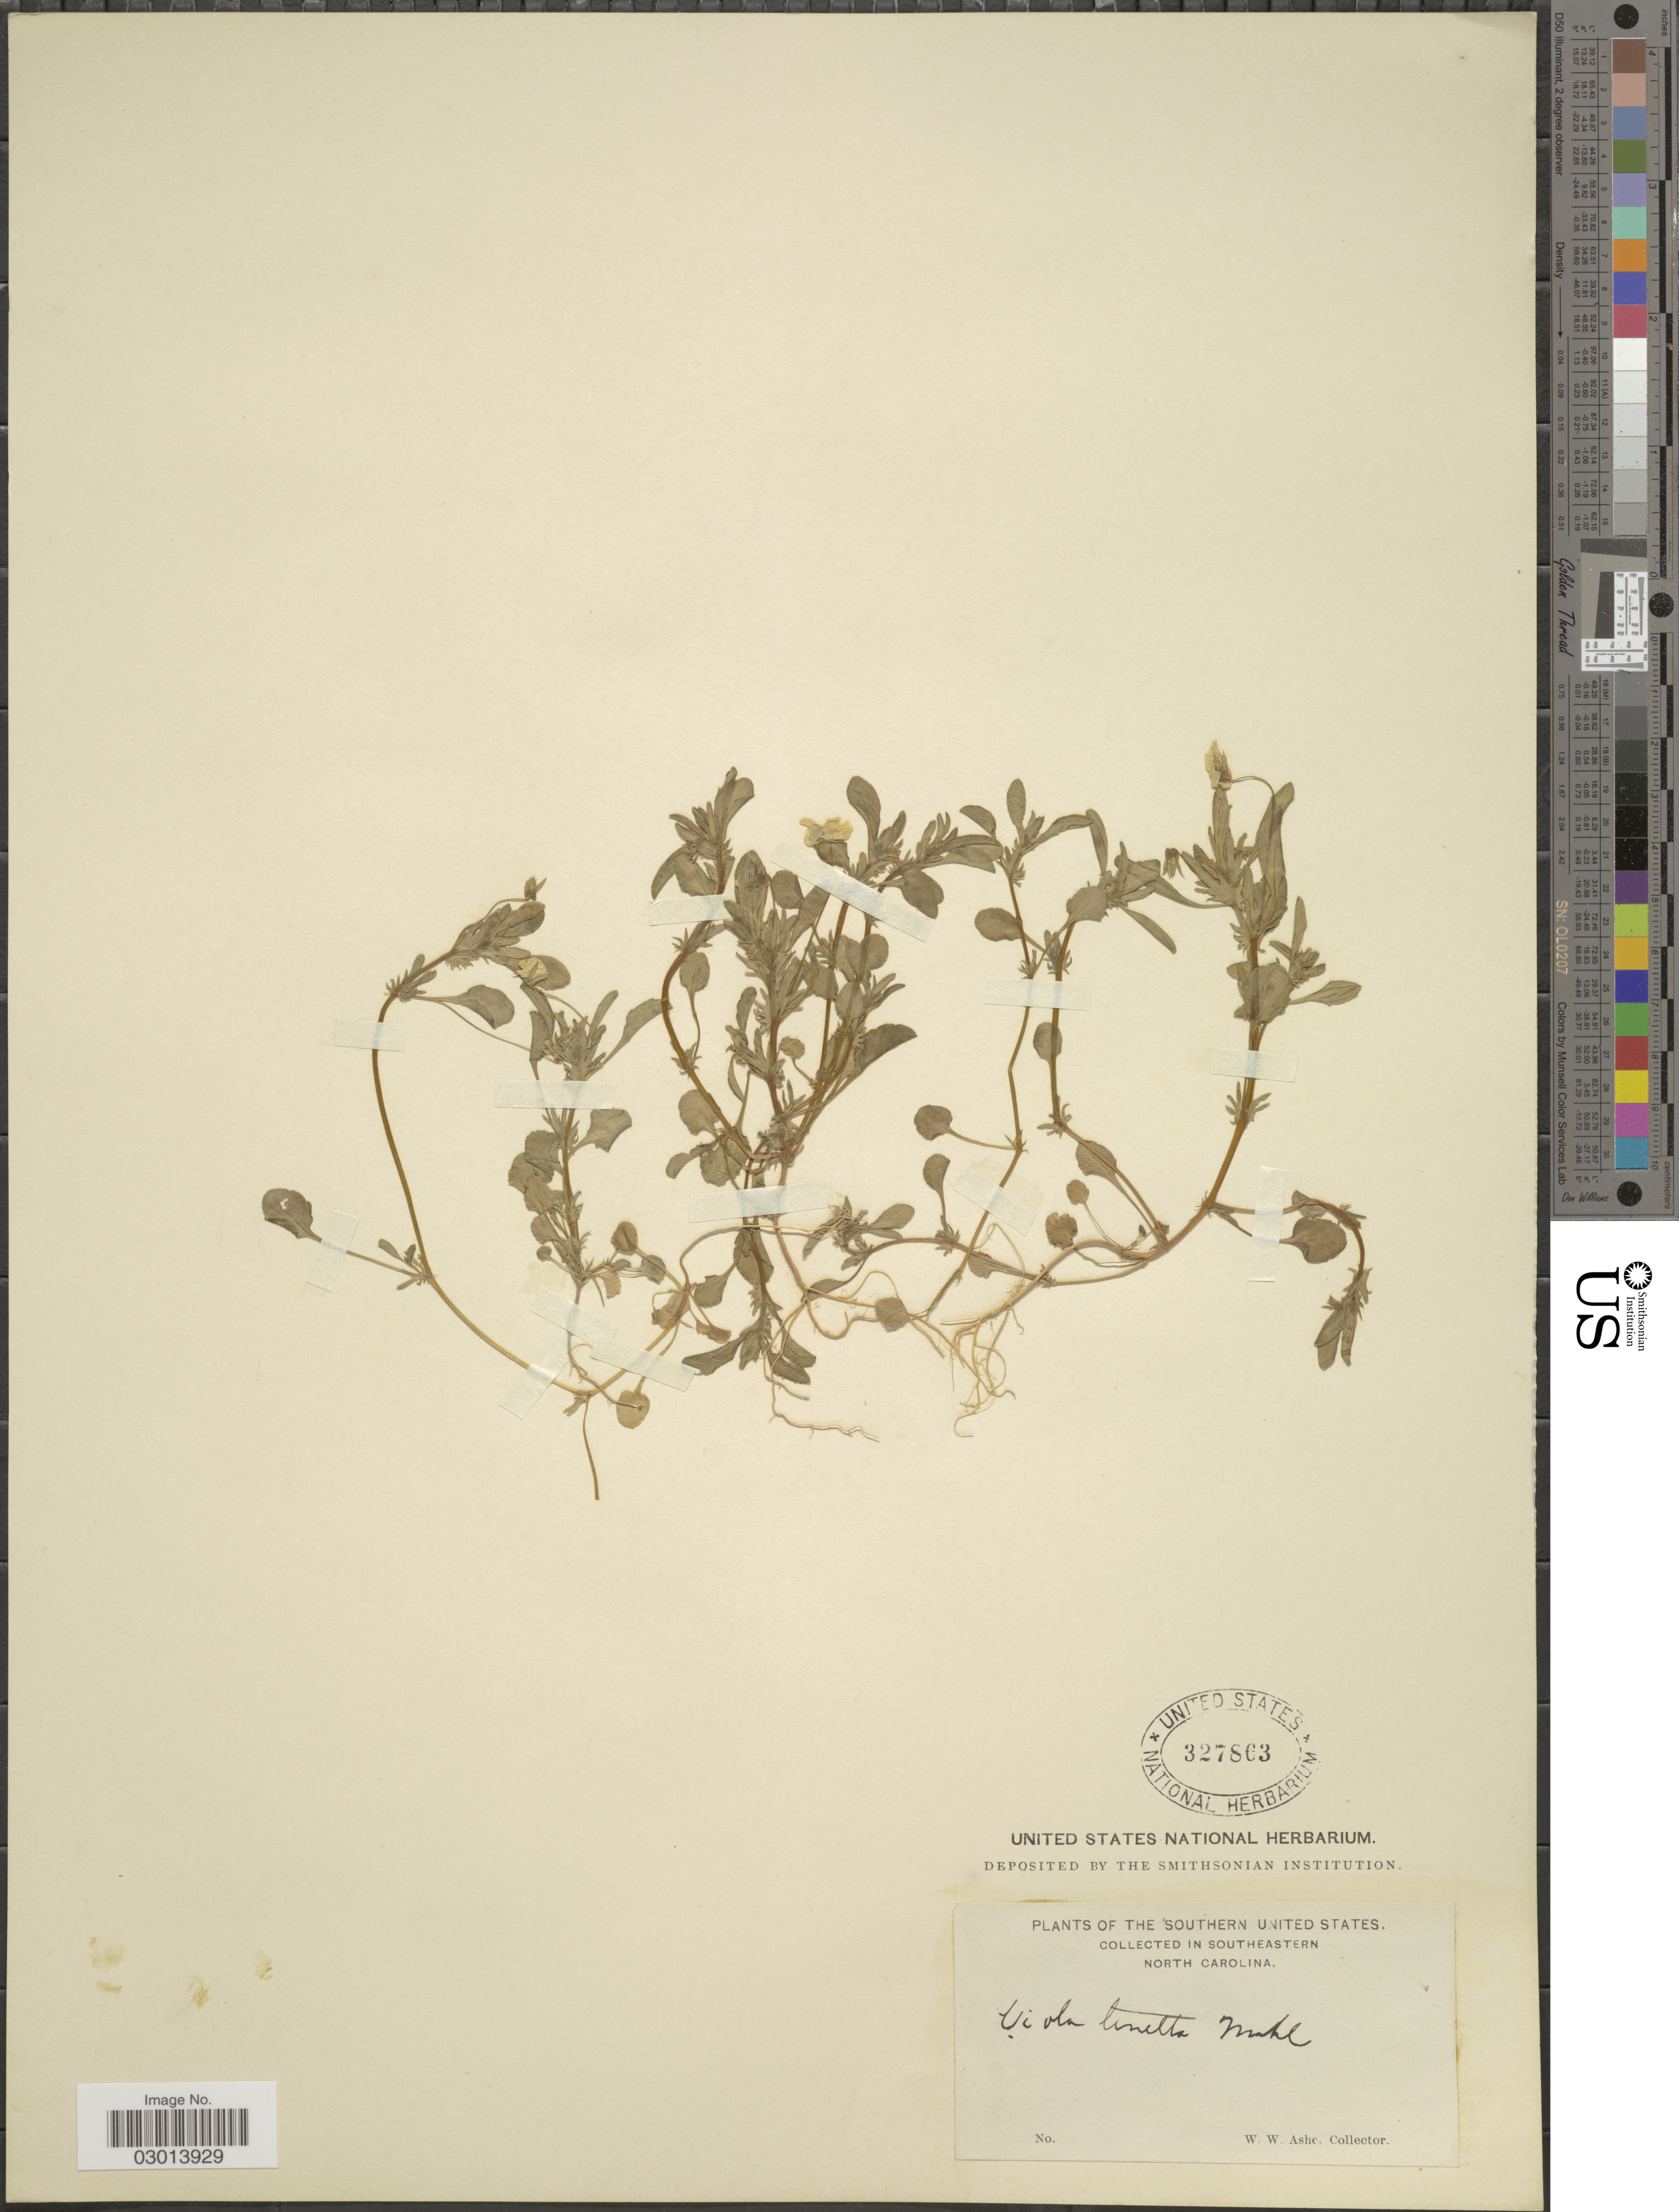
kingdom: Plantae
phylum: Tracheophyta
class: Magnoliopsida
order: Malpighiales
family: Violaceae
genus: Viola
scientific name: Viola rafinesquei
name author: Greene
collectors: W. W. Ashe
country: United States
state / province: North Carolina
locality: The Southern United States, in Southeastern North Carolina.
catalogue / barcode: US 327863